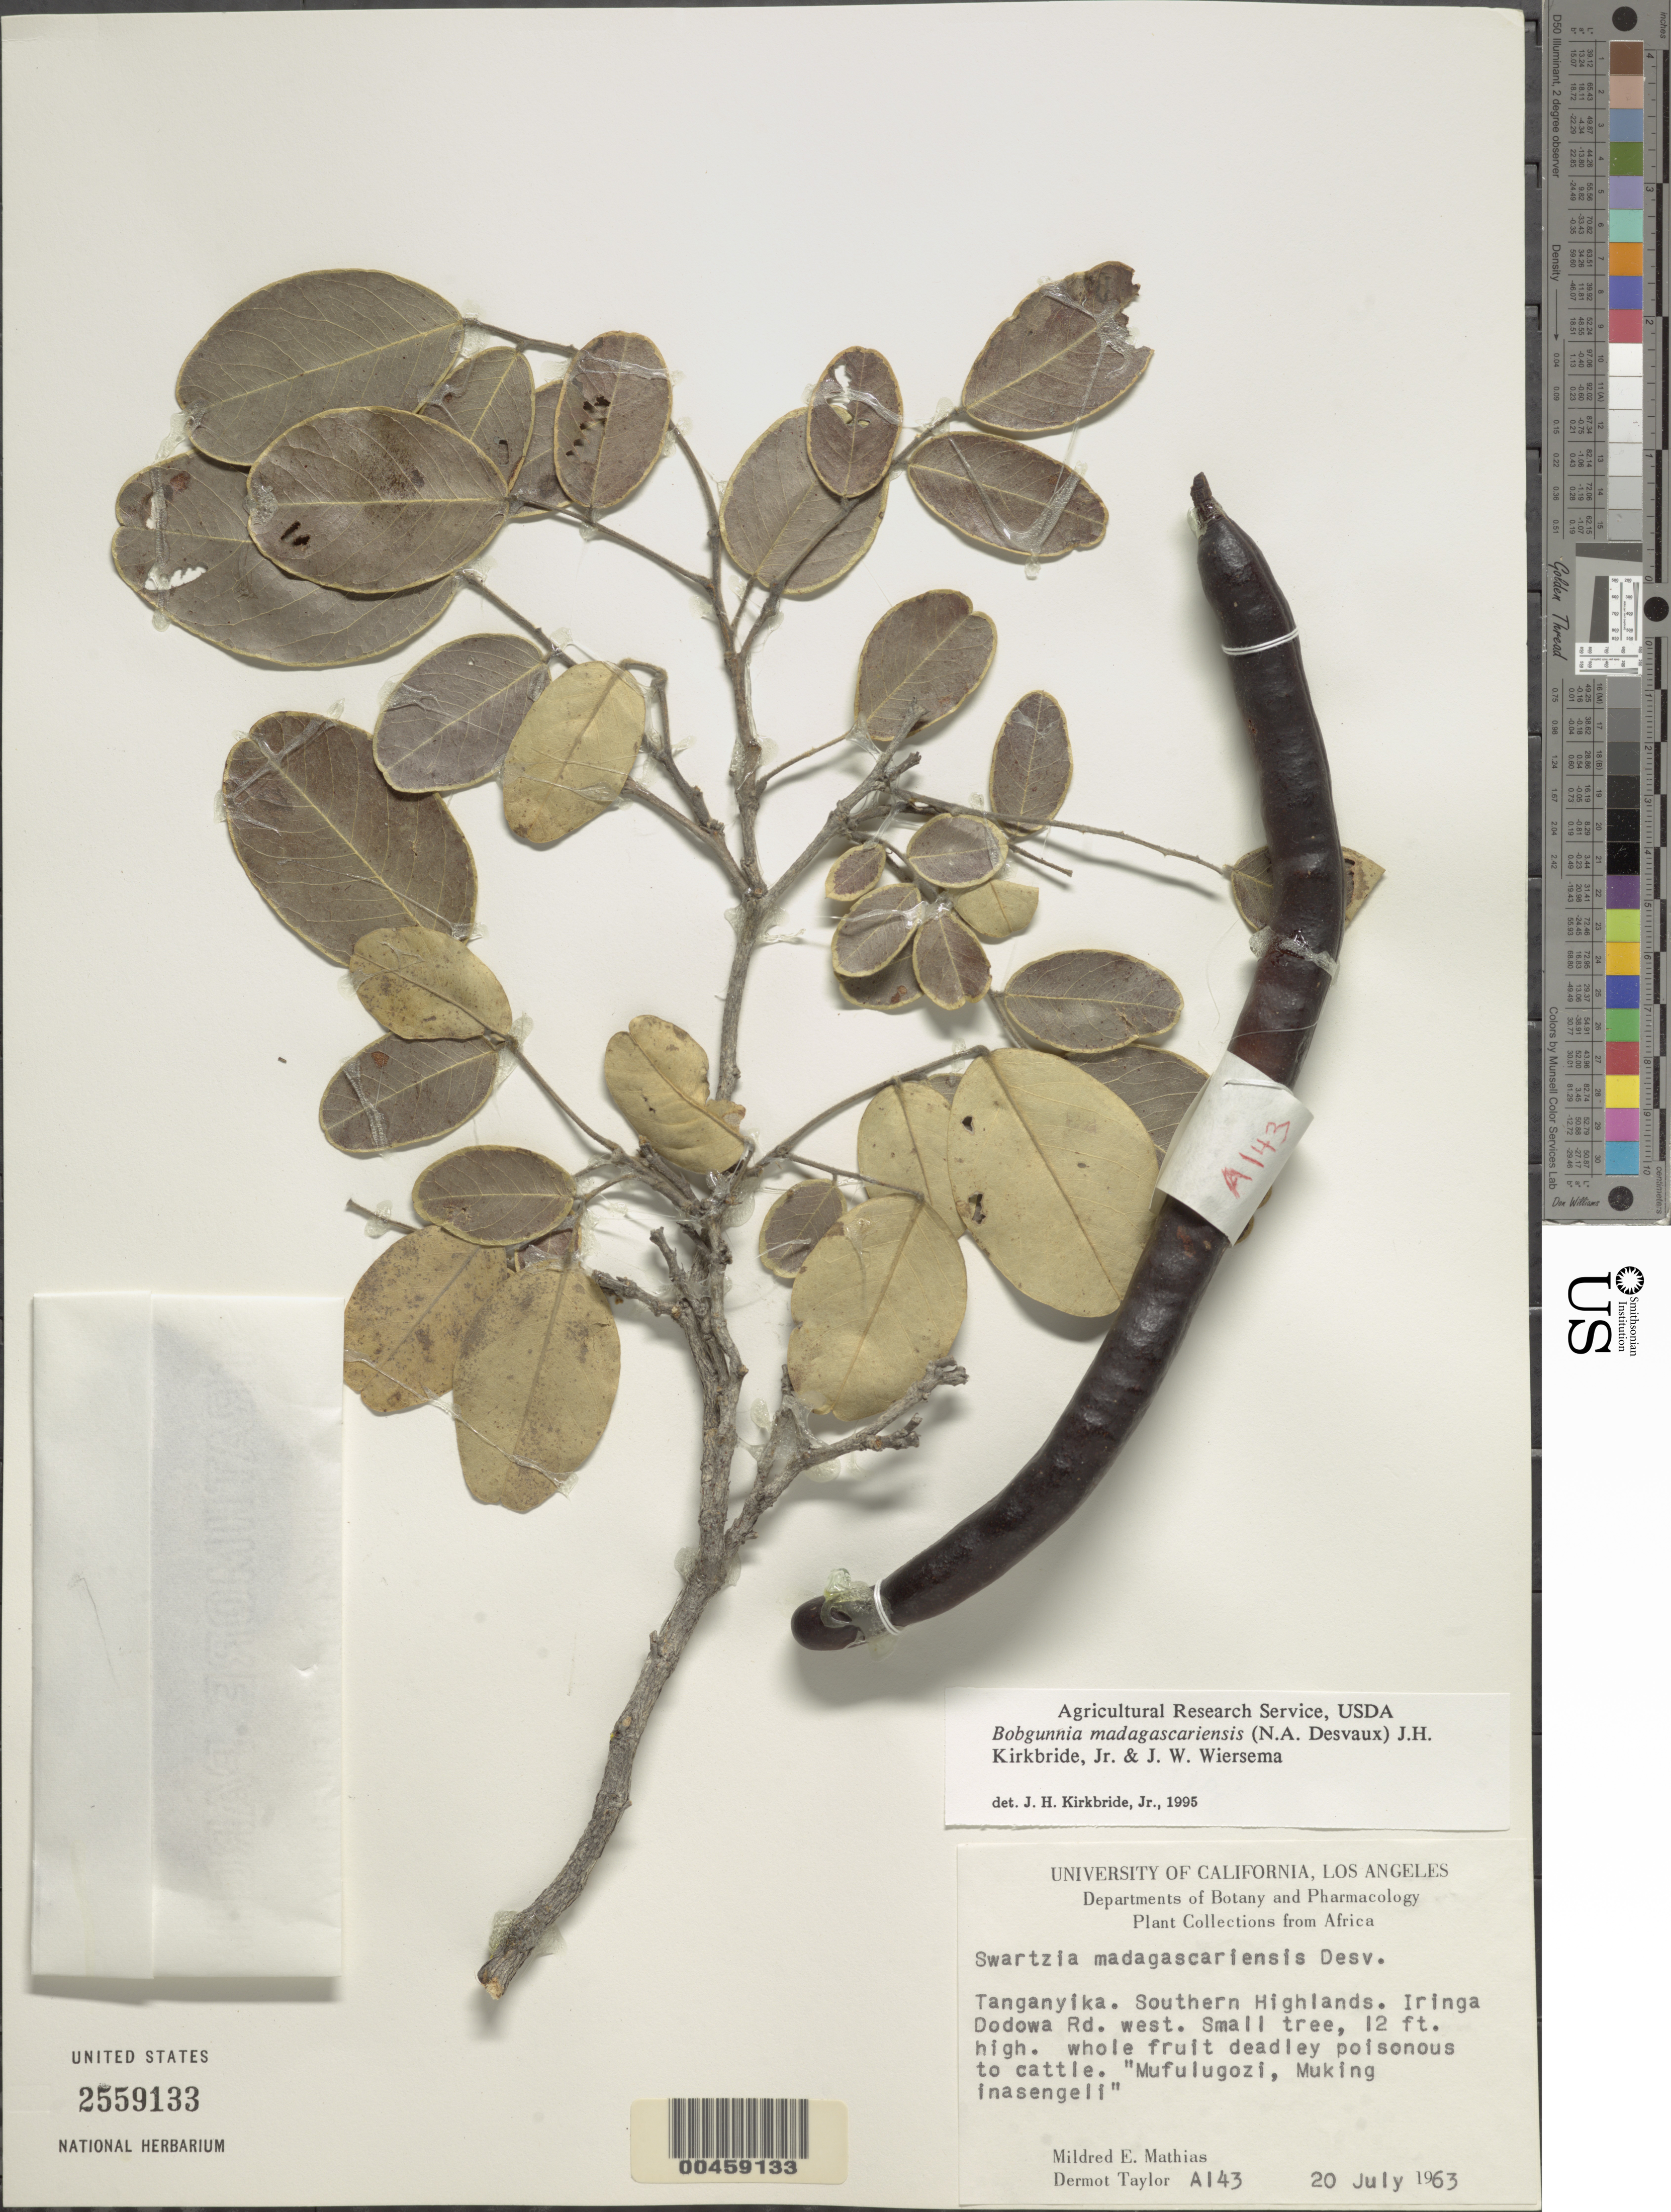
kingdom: Plantae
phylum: Tracheophyta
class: Magnoliopsida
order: Fabales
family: Fabaceae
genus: Bobgunnia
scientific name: Bobgunnia madagascarensis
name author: (Desv.) J.H. Kirkbr. & Wiersema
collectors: M. E. Mathias & D. Taylor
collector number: A143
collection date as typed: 20 Jul 1963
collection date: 1963-07-20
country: Tanzania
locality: Iringa dodowa rd., southern highlands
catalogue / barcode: US 2559133